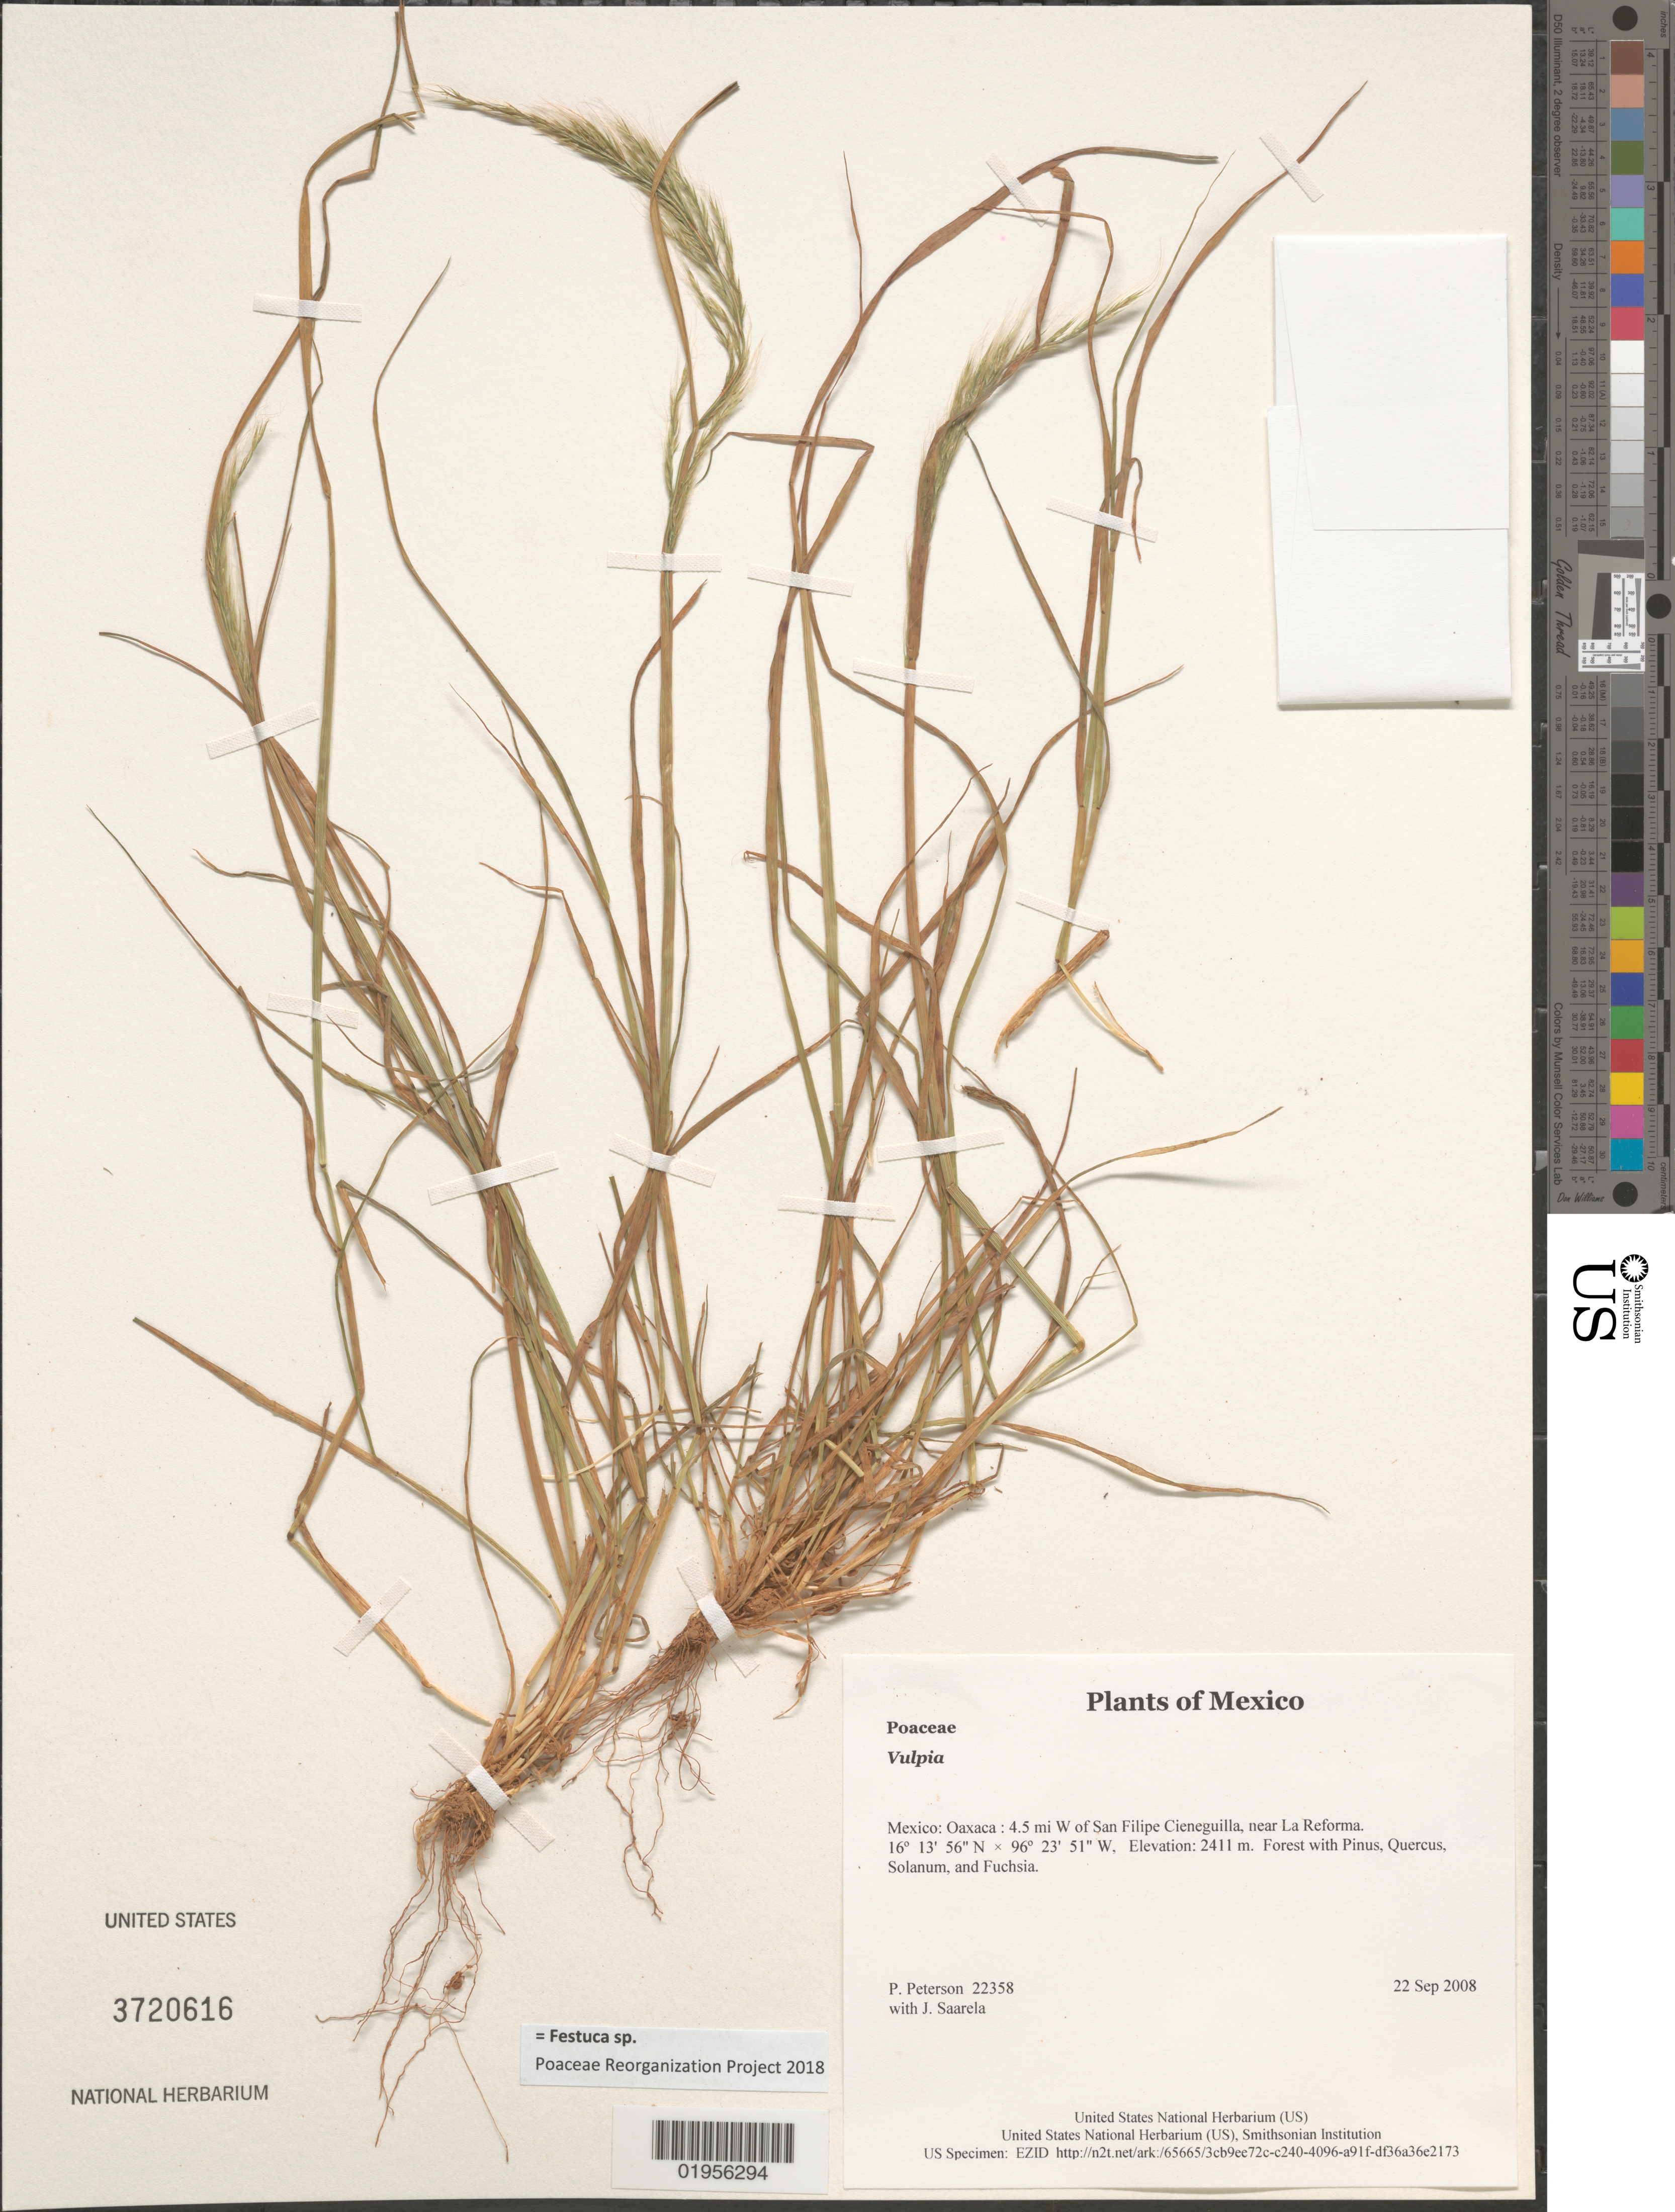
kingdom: Plantae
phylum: Tracheophyta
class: Liliopsida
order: Poales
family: Poaceae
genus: Festuca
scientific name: Festuca sp.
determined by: Poaceae Reorganization Project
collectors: P. M. Peterson & J. Saarela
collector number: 22358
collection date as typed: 22 Sep 2008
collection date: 2008-09-22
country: Mexico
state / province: Oaxaca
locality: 4.5 mi W of San Filipe Cieneguilla, near La Reforma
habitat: Forest with Pinus, Quercus, Solanum, and Fuchsia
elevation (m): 2411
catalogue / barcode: US 3720616